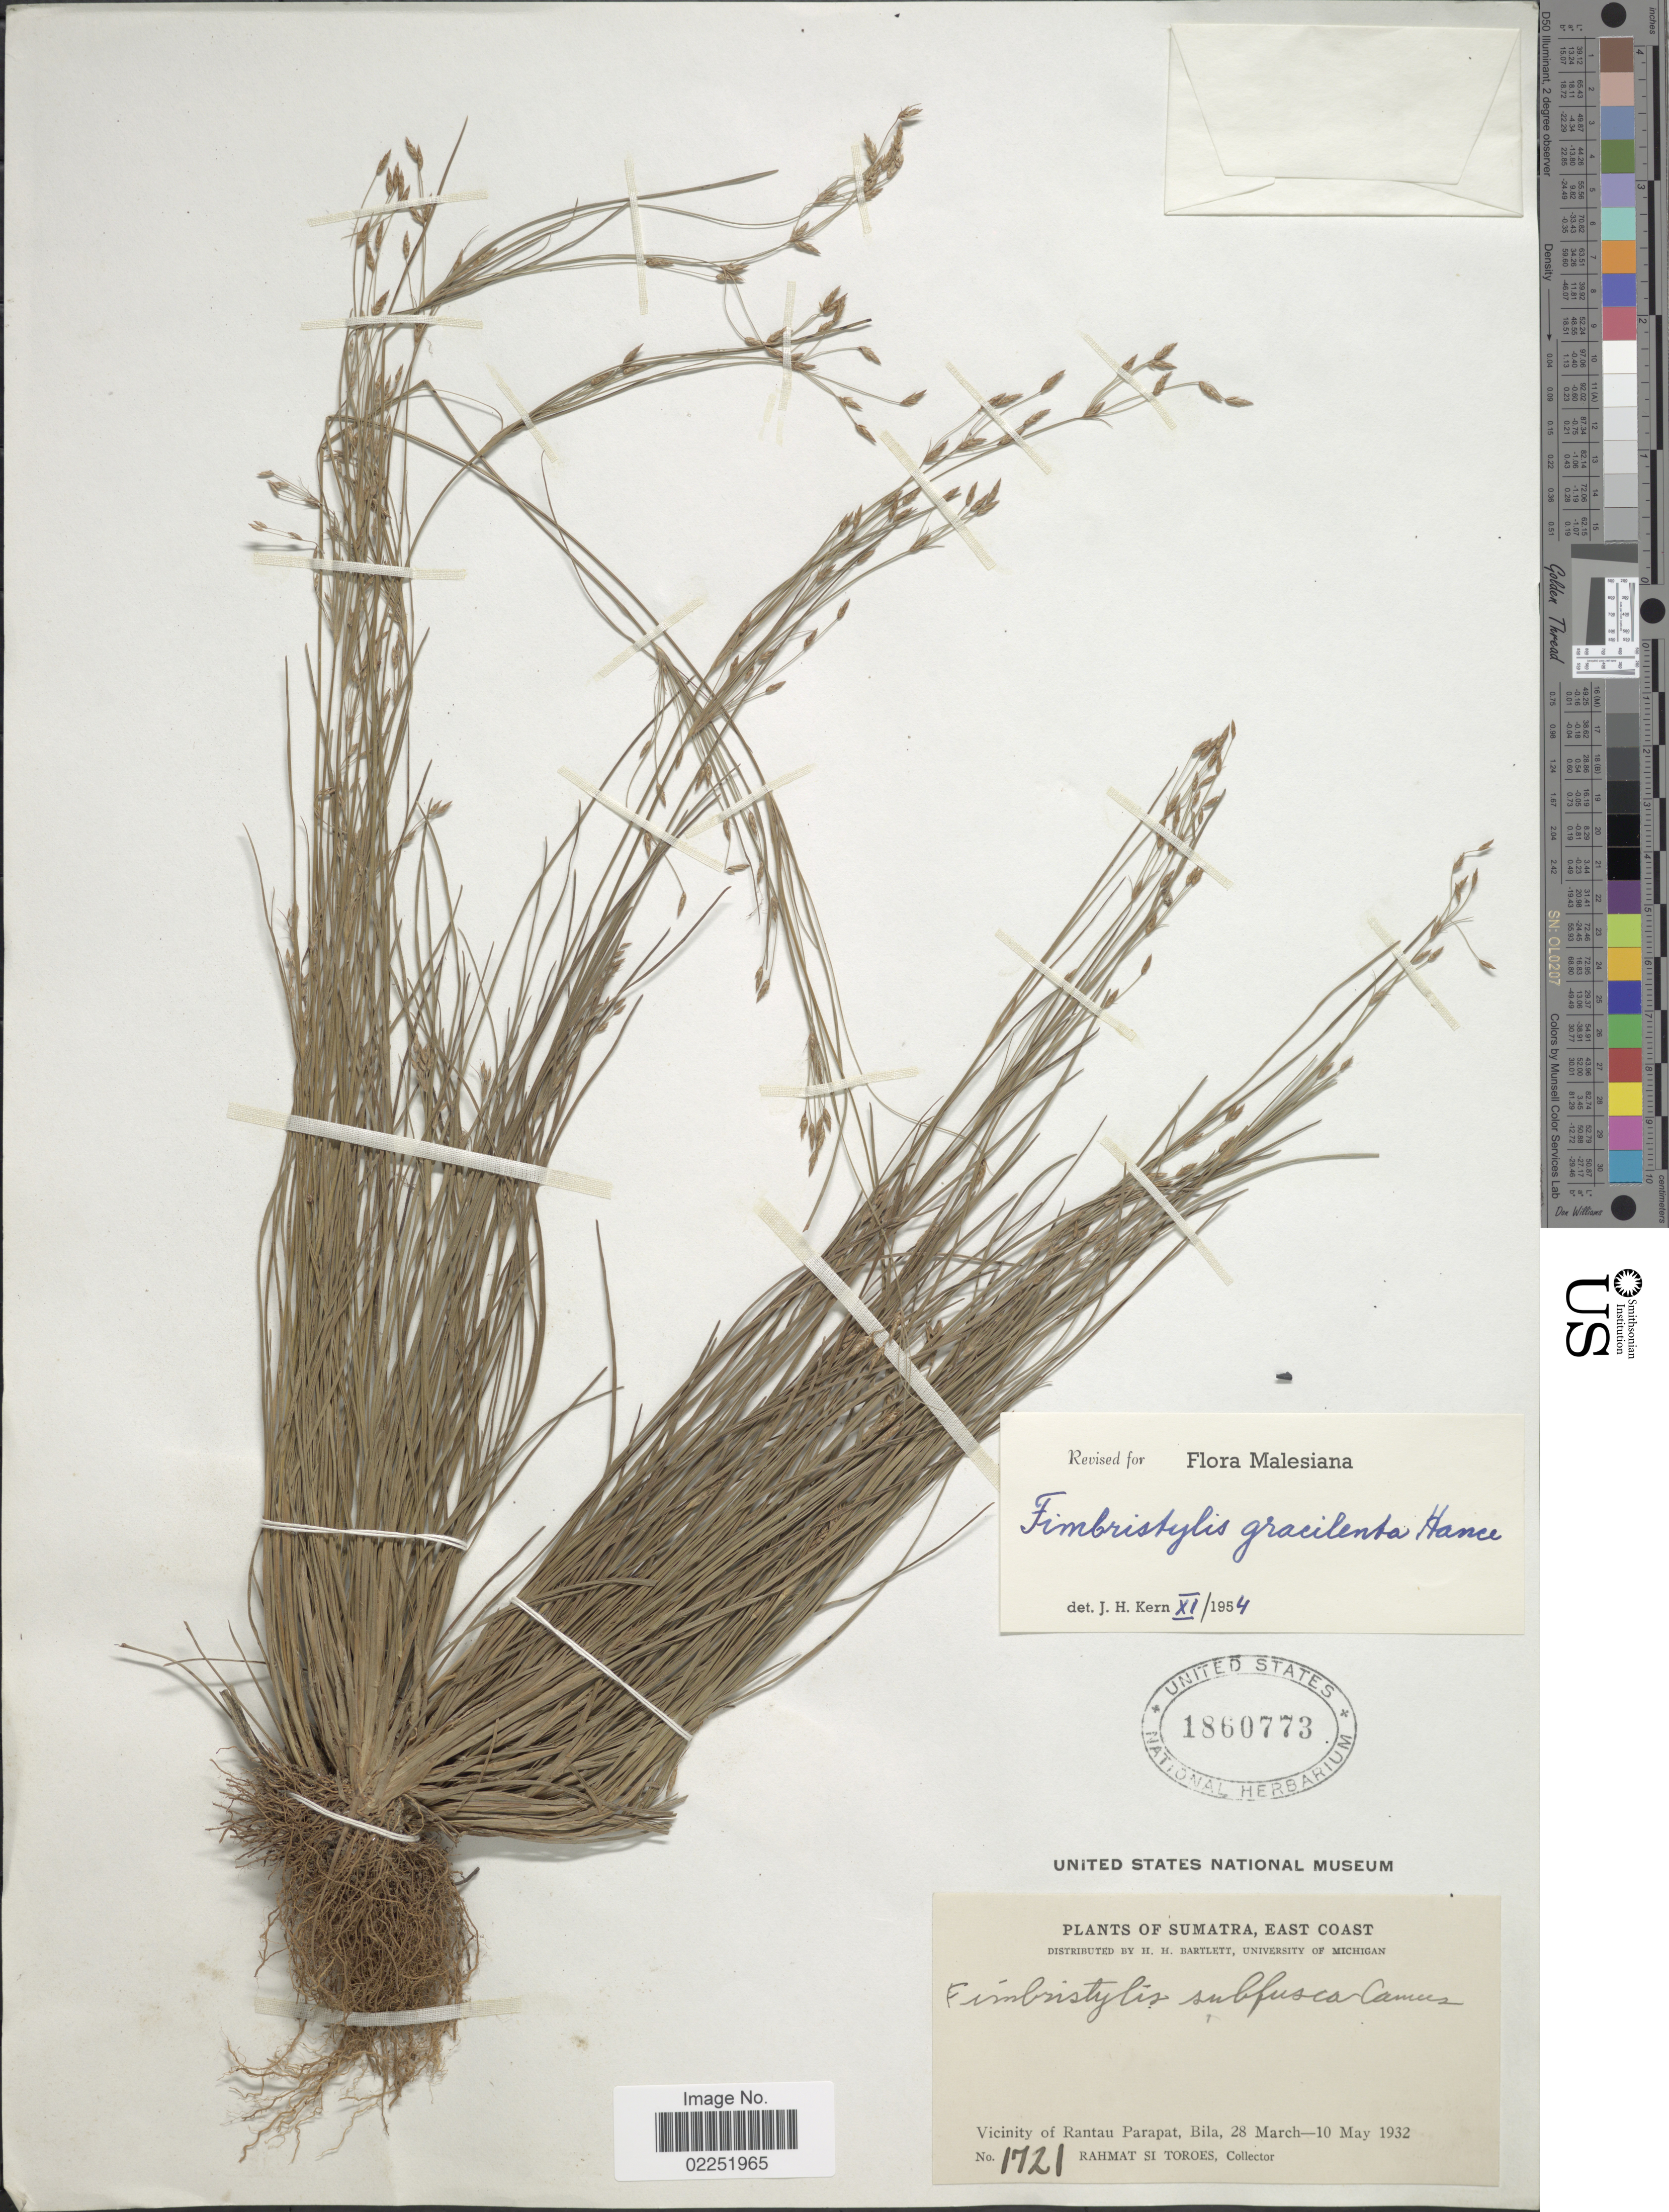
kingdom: Plantae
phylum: Tracheophyta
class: Liliopsida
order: Poales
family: Cyperaceae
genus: Fimbristylis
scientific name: Fimbristylis gracilenta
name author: Hance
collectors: Rahmat Si Boeea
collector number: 1721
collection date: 1932-03-28/1932-05-10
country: Indonesia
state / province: Sumatra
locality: East Coast, Vicinity of Rantau Parapat, Bila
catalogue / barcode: US 1860773